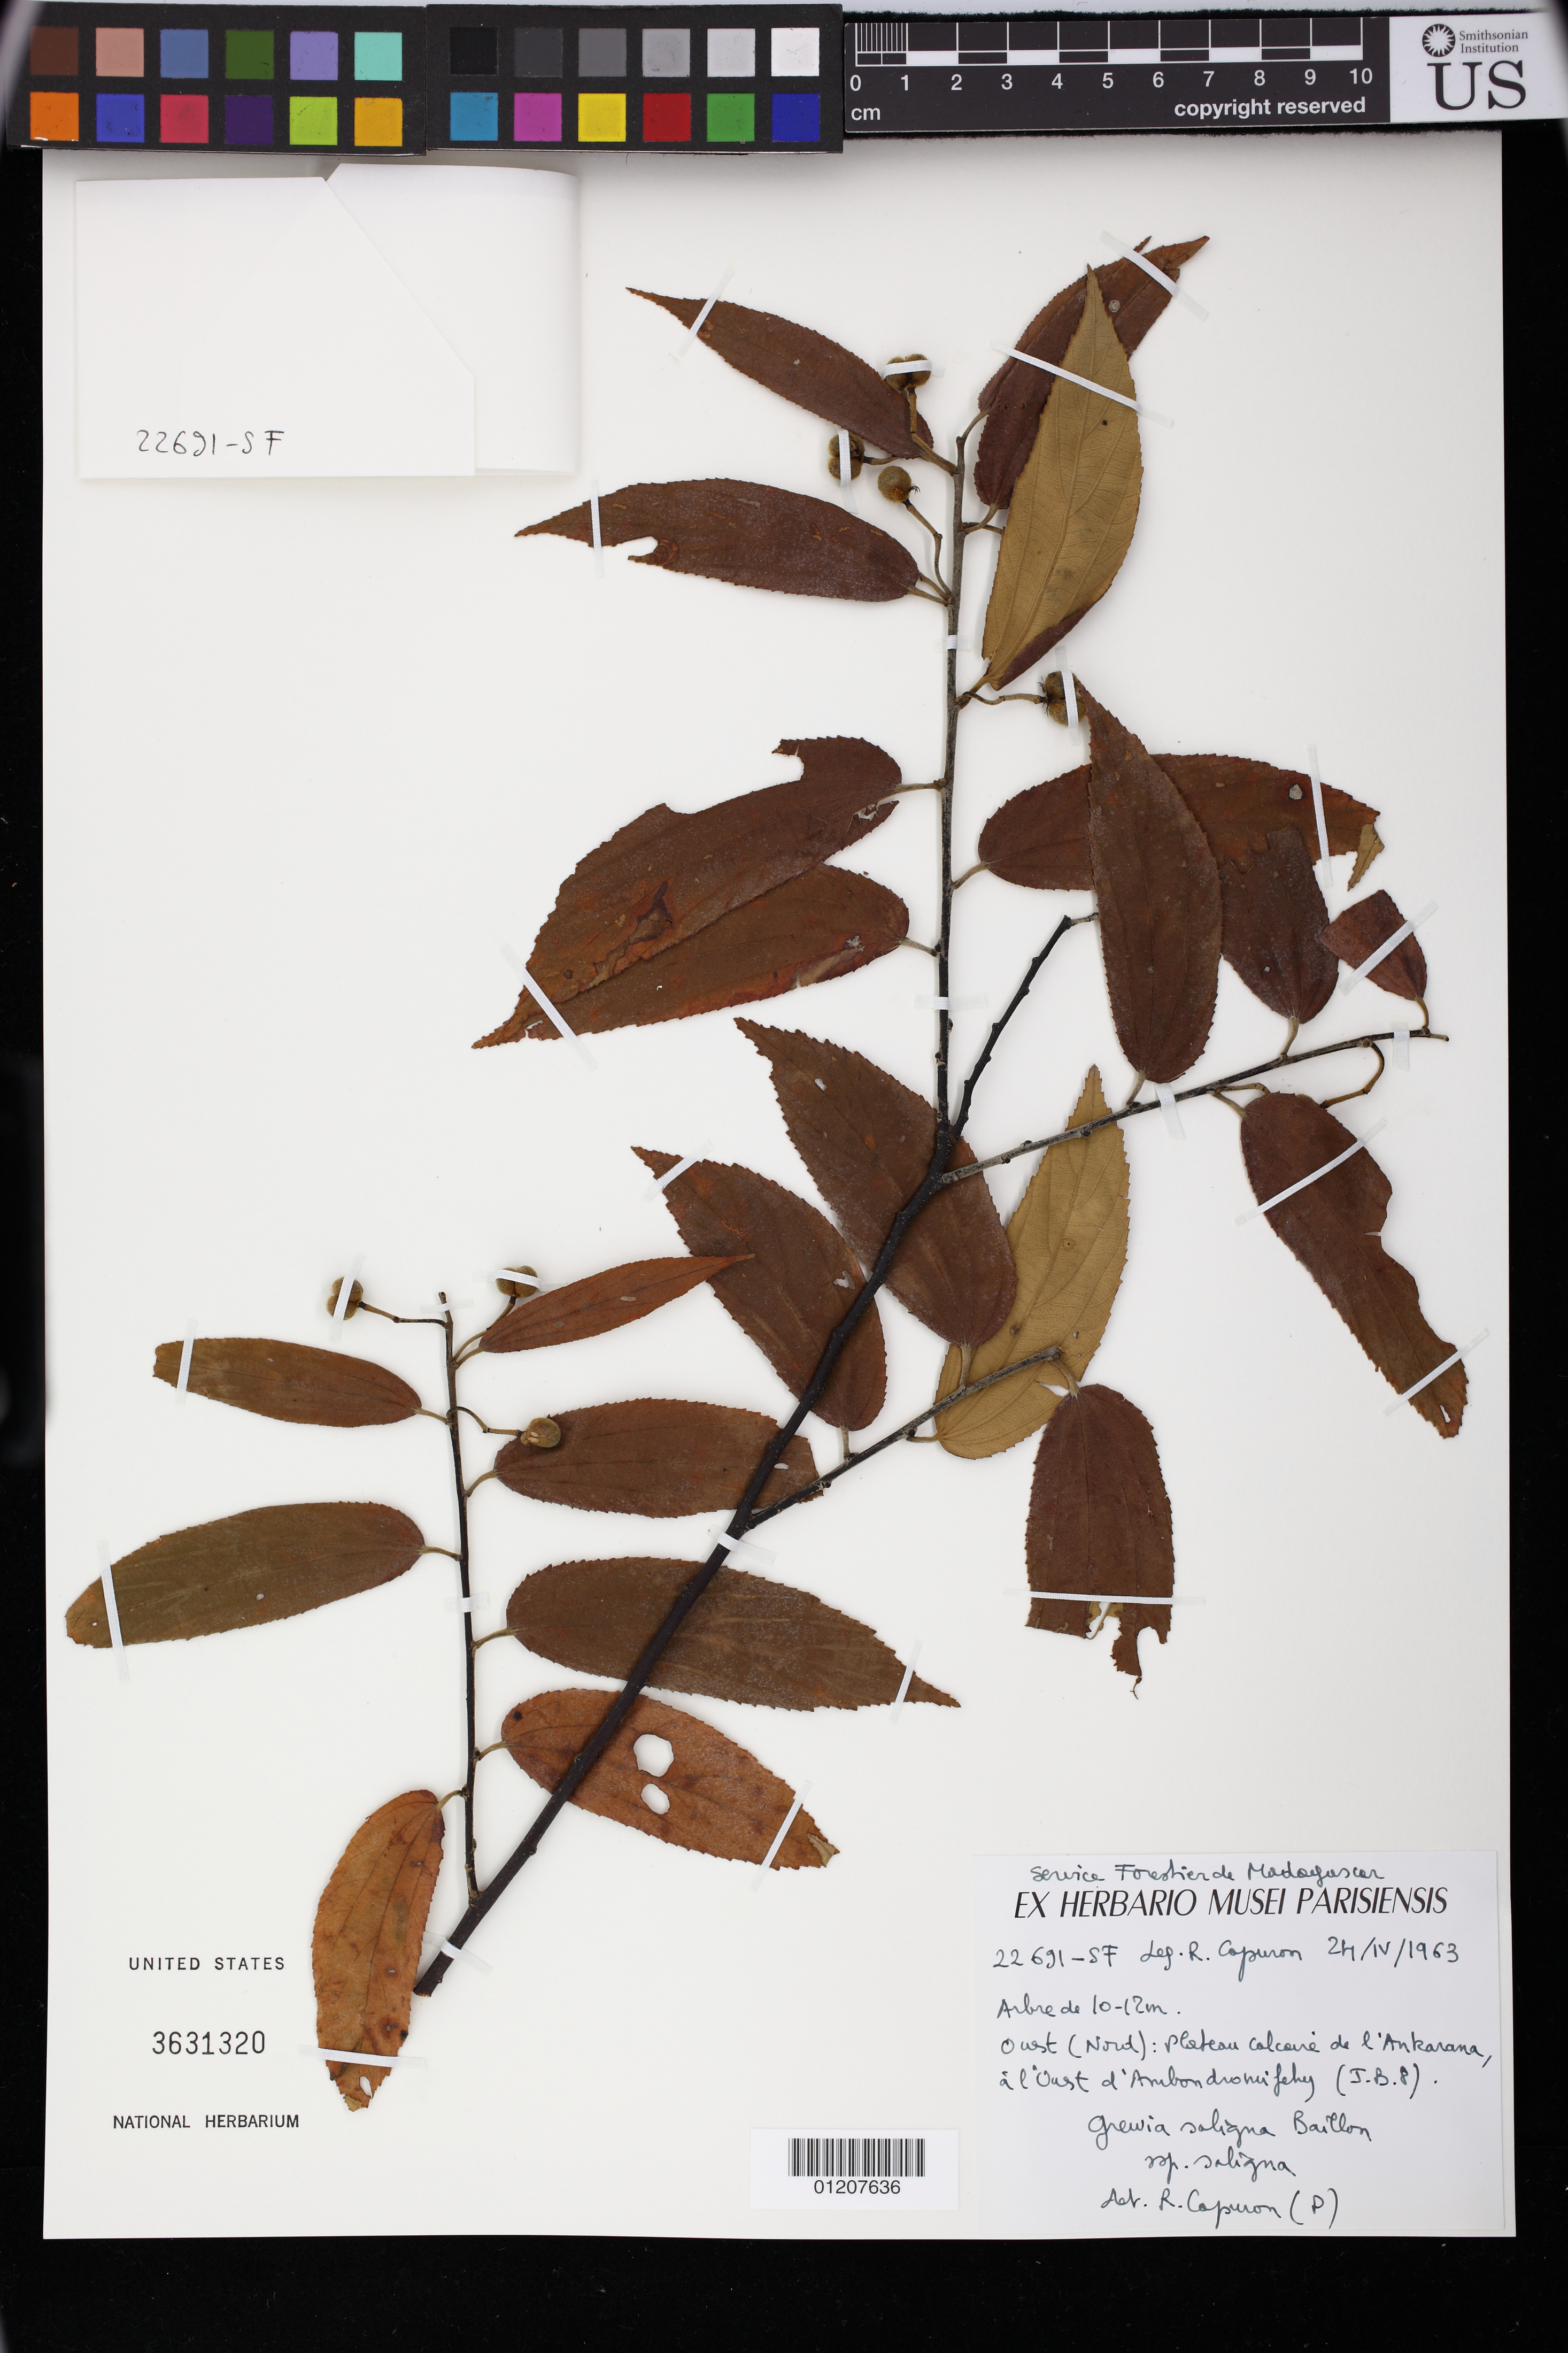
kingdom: Plantae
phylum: Tracheophyta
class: Magnoliopsida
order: Malvales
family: Malvaceae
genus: Grewia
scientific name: Grewia saligna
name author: Baill.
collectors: R. P. Capuron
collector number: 22691-SF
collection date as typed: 24 Apr 1963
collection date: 1963-04-24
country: Madagascar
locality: Ouest (Nord): Plateau Calcaire de l'Ankarana a l'Ouest d'Ambondronifehy (J.B.S)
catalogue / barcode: US 3631320